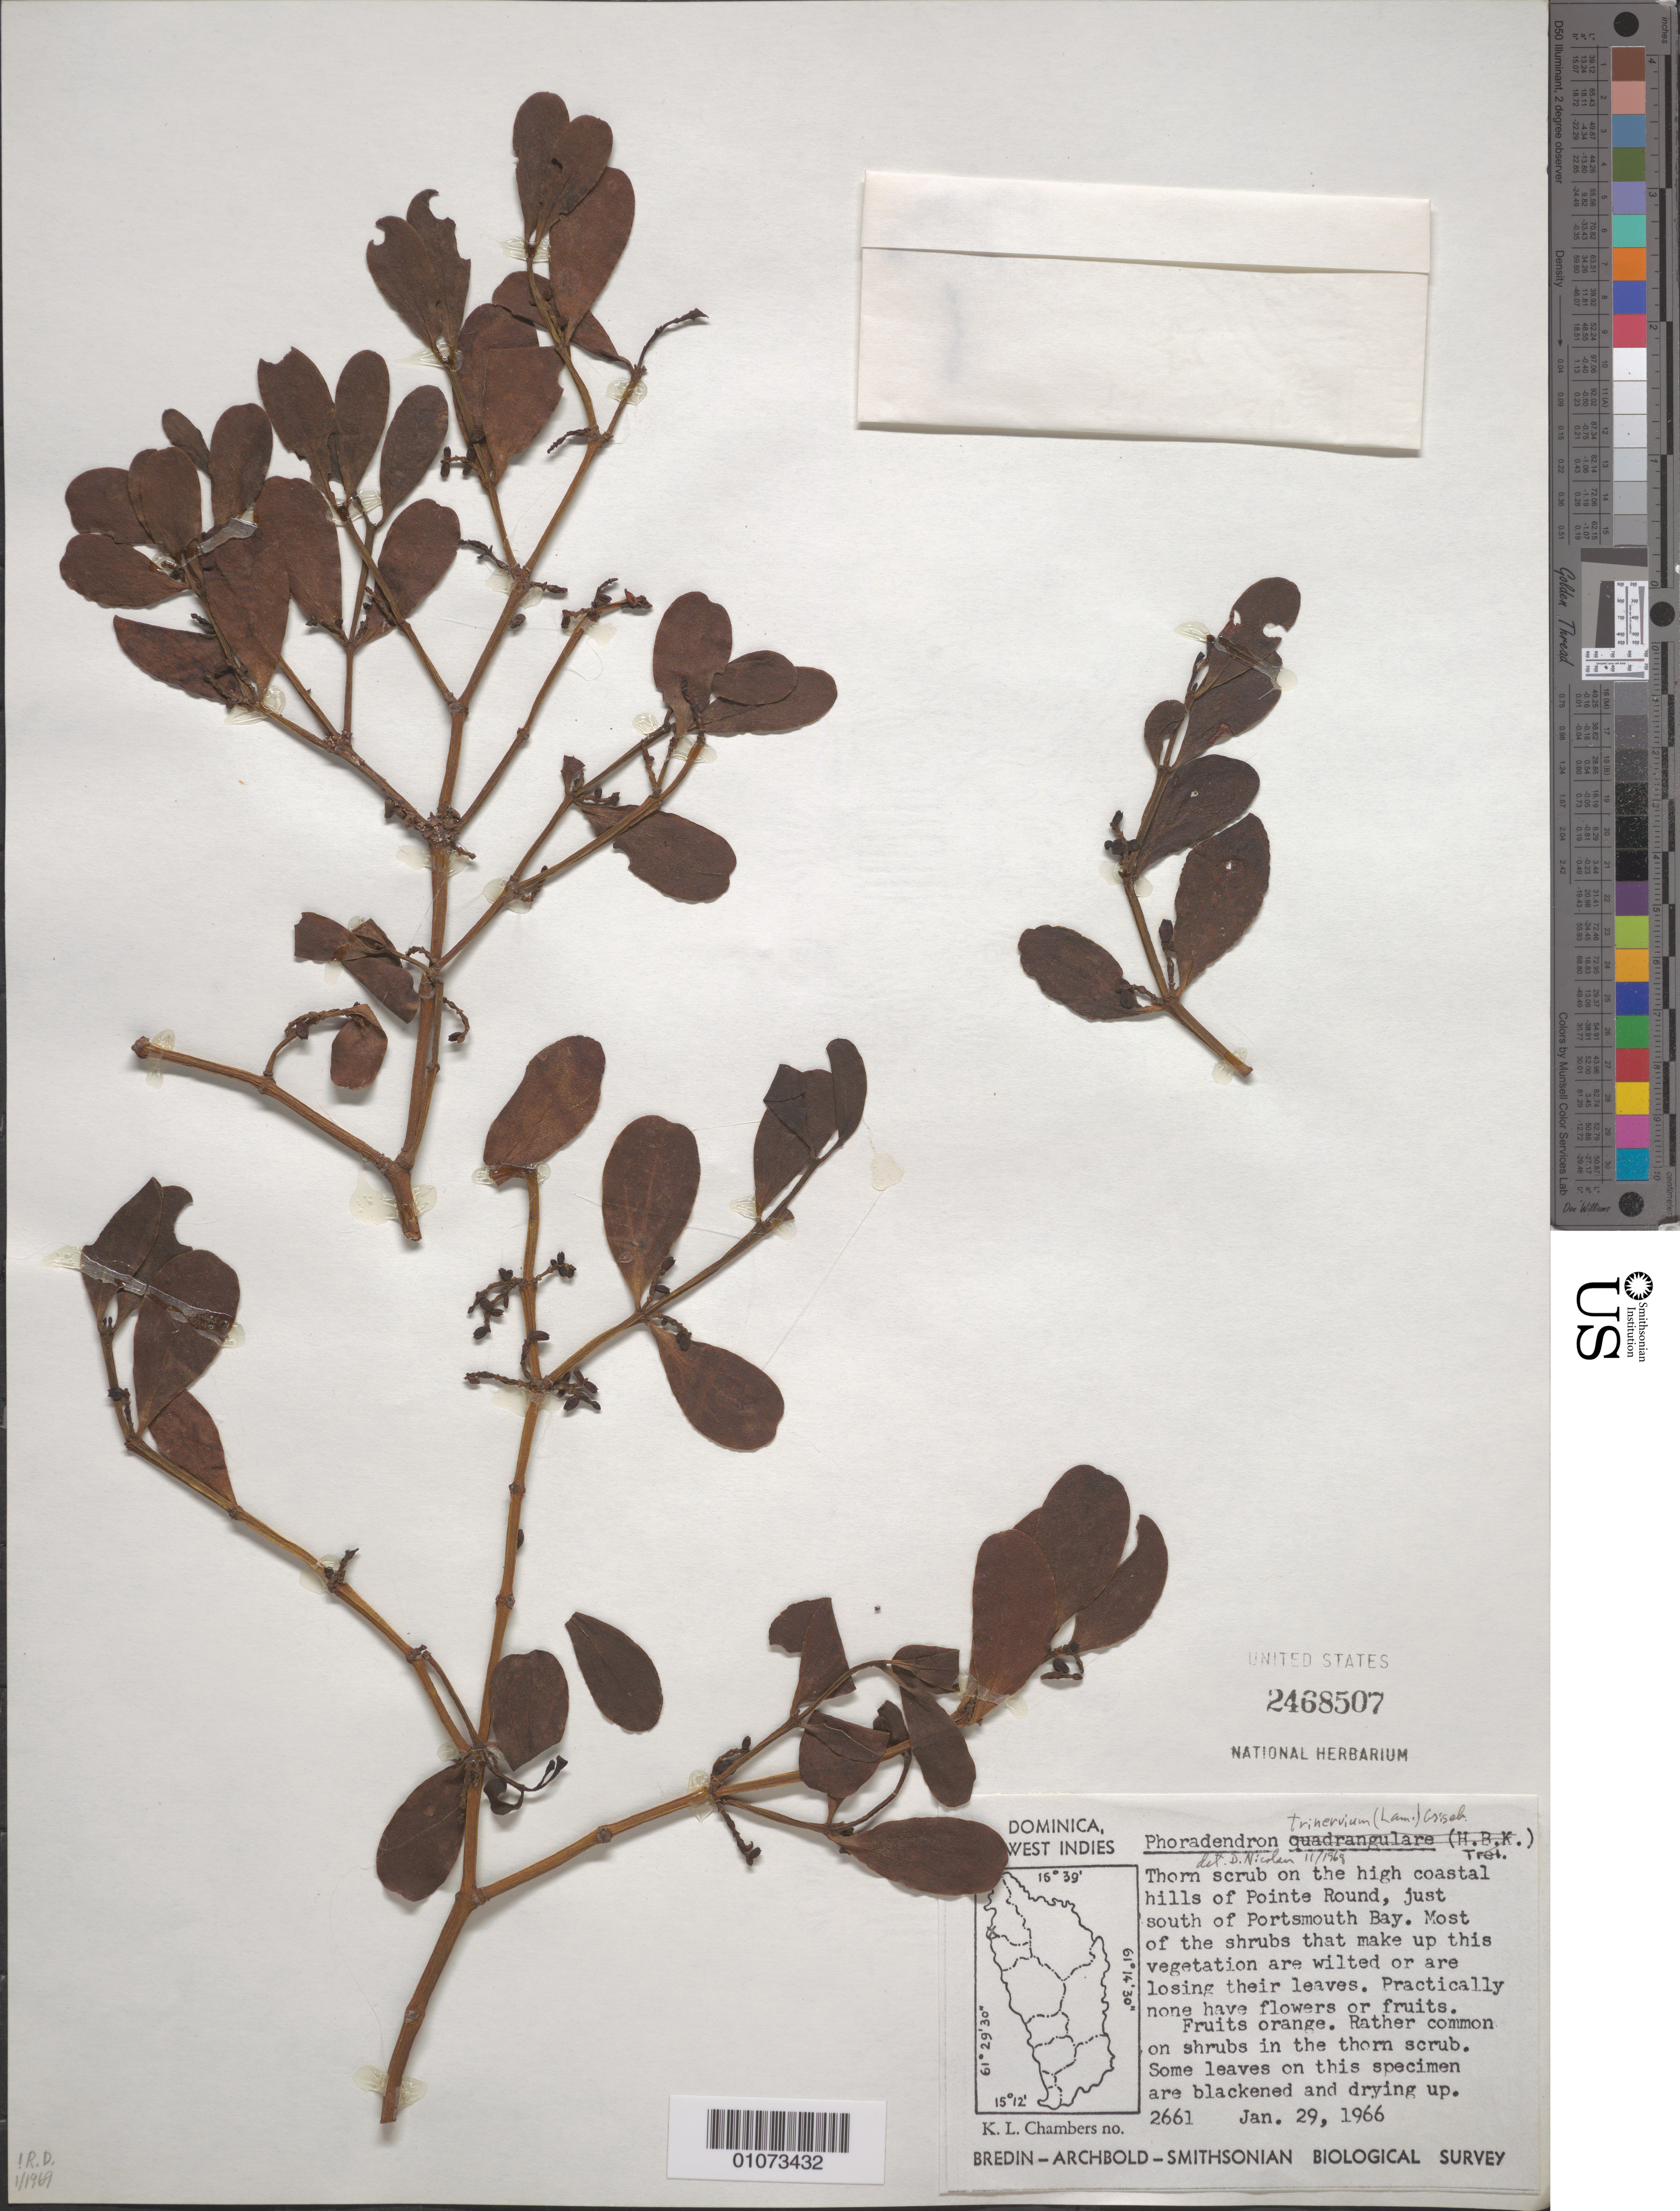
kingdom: Plantae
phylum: Tracheophyta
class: Magnoliopsida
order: Santalales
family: Viscaceae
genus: Phoradendron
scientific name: Phoradendron trinervium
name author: (Lam.) Griseb.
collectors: K. L. Chambers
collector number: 2661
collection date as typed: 29 Jan 1966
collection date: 1966-01-29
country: Dominica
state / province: St. John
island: Dominica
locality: Just south of Portsmouth Bay, high coastal hills of Pointe round.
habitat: thorn scrub on the high coastal hills. Most of the shrubs that make up this vegetation are wilted or are losing their leaves. Practically none have flowers or fruits.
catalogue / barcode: US 2468507